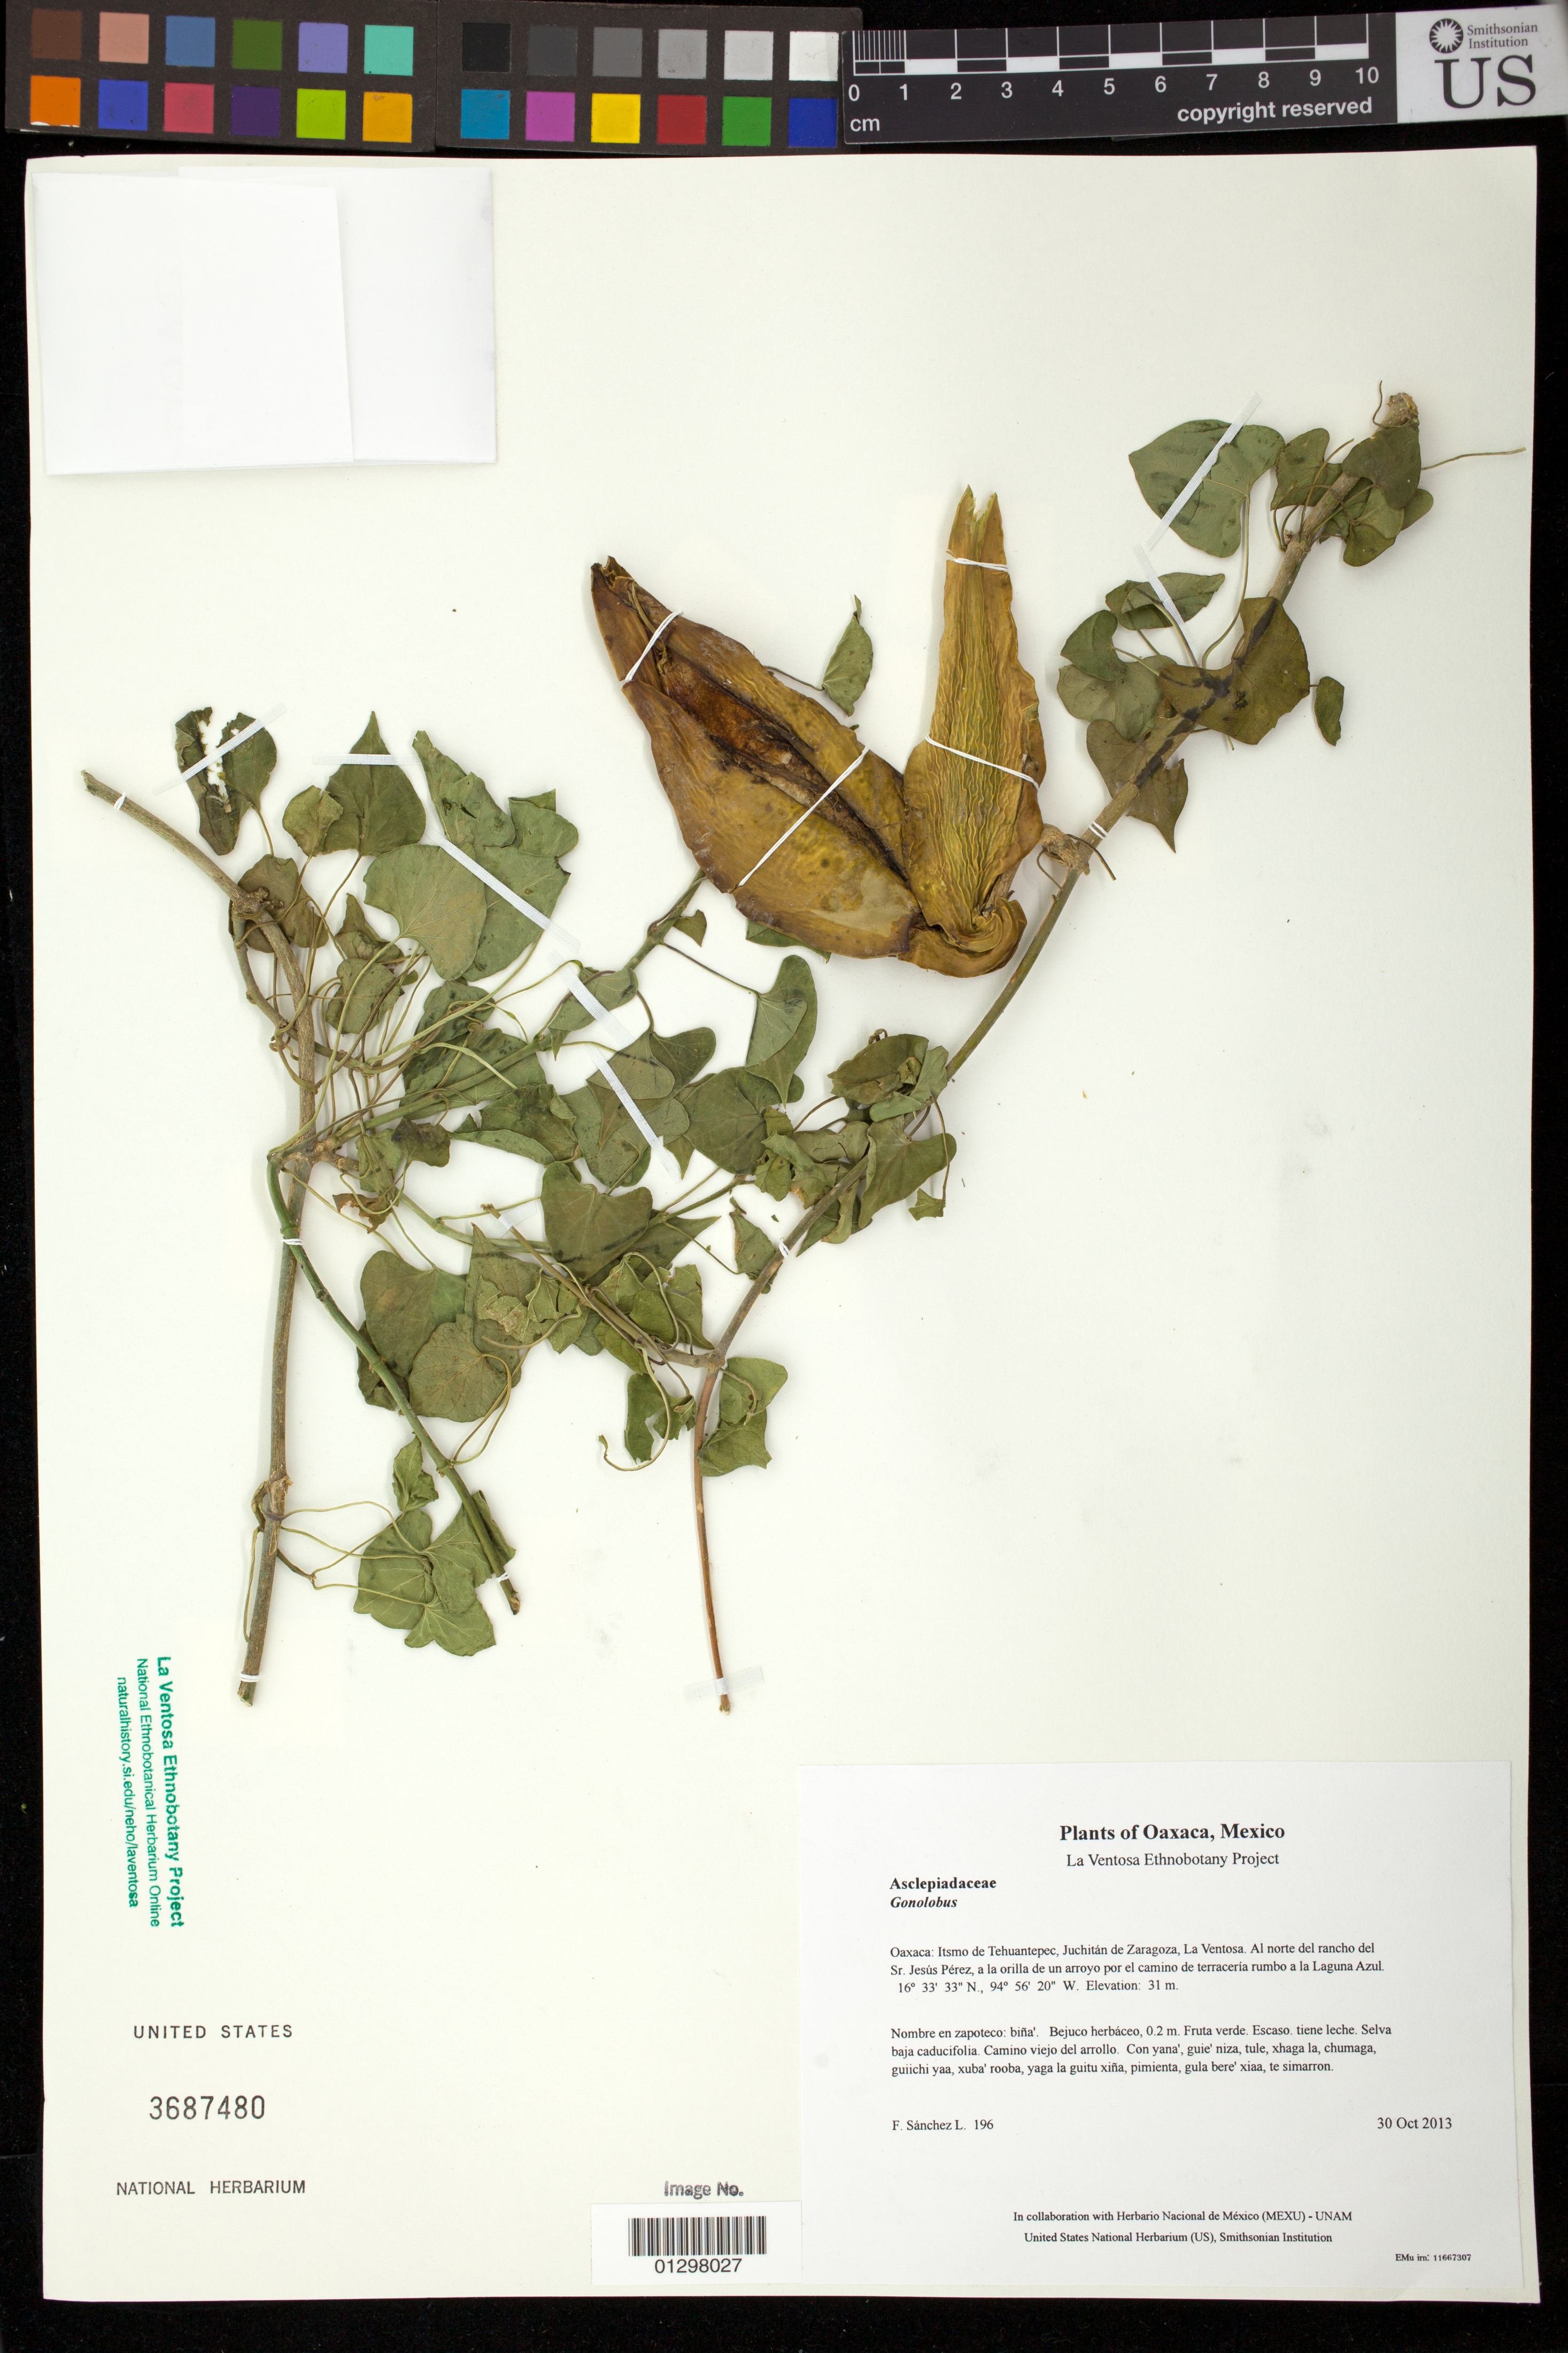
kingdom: Plantae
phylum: Tracheophyta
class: Magnoliopsida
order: Gentianales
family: Apocynaceae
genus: Gonolobus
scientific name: Gonolobus barbatus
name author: Kunth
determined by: Lozada, L.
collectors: F. Sánchez L.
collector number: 196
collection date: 2013-10-30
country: Mexico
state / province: Oaxaca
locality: Itsmo de Tehuantepec, Juchitán de Zaragoza, La Ventosa. Al norte del rancho del Sr. Jesús Pérez, a la orilla de un arroyo por el camino de terracería rumbo a la Laguna Azul.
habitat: Selva baja caducifolia. Camino viejo del arrollo.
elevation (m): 31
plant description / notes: US; Luba'. 0.2 m. Cuaananaxhi naga'. Huaxie'.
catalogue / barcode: US 3687480